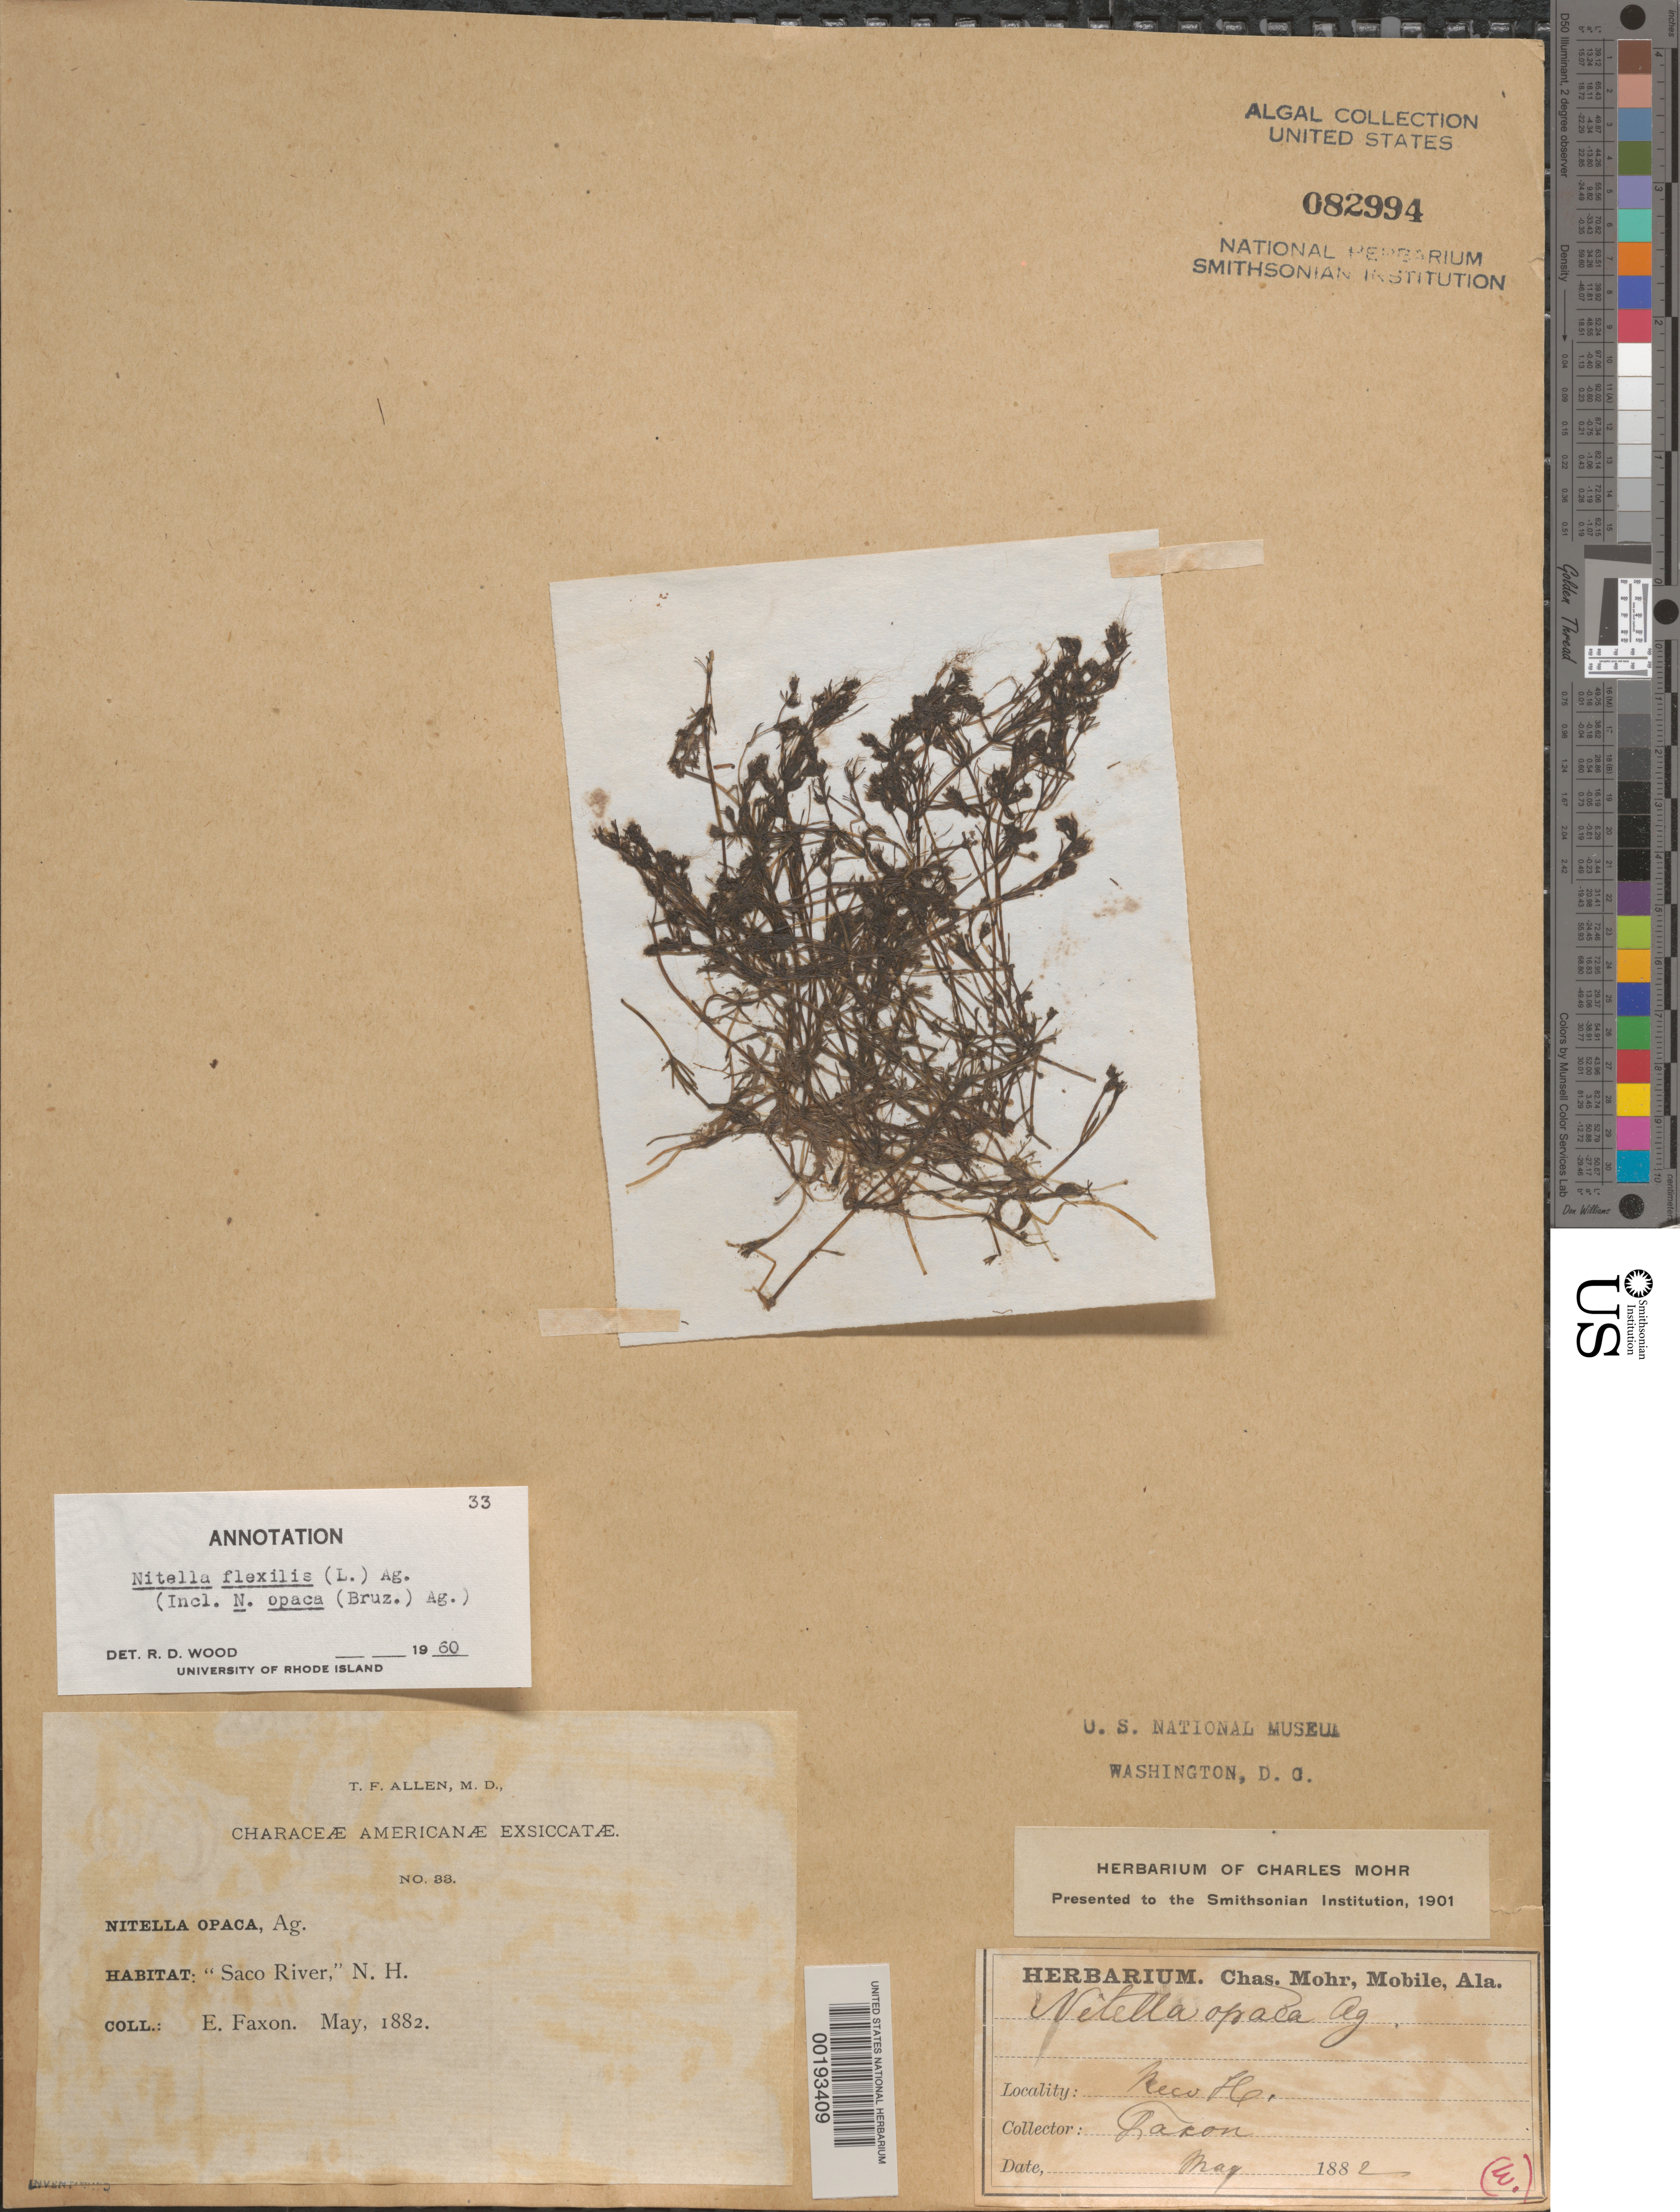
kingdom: Plantae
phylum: Charophyta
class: Charophyceae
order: Charales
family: Characeae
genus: Nitella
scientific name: Nitella flexilis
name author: (L.) C. Agardh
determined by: Wood, R. D.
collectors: E. Faxon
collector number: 33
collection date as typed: May 1882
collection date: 1882-05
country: United States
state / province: New Hampshire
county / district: Carroll County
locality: Saco River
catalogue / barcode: US 82994